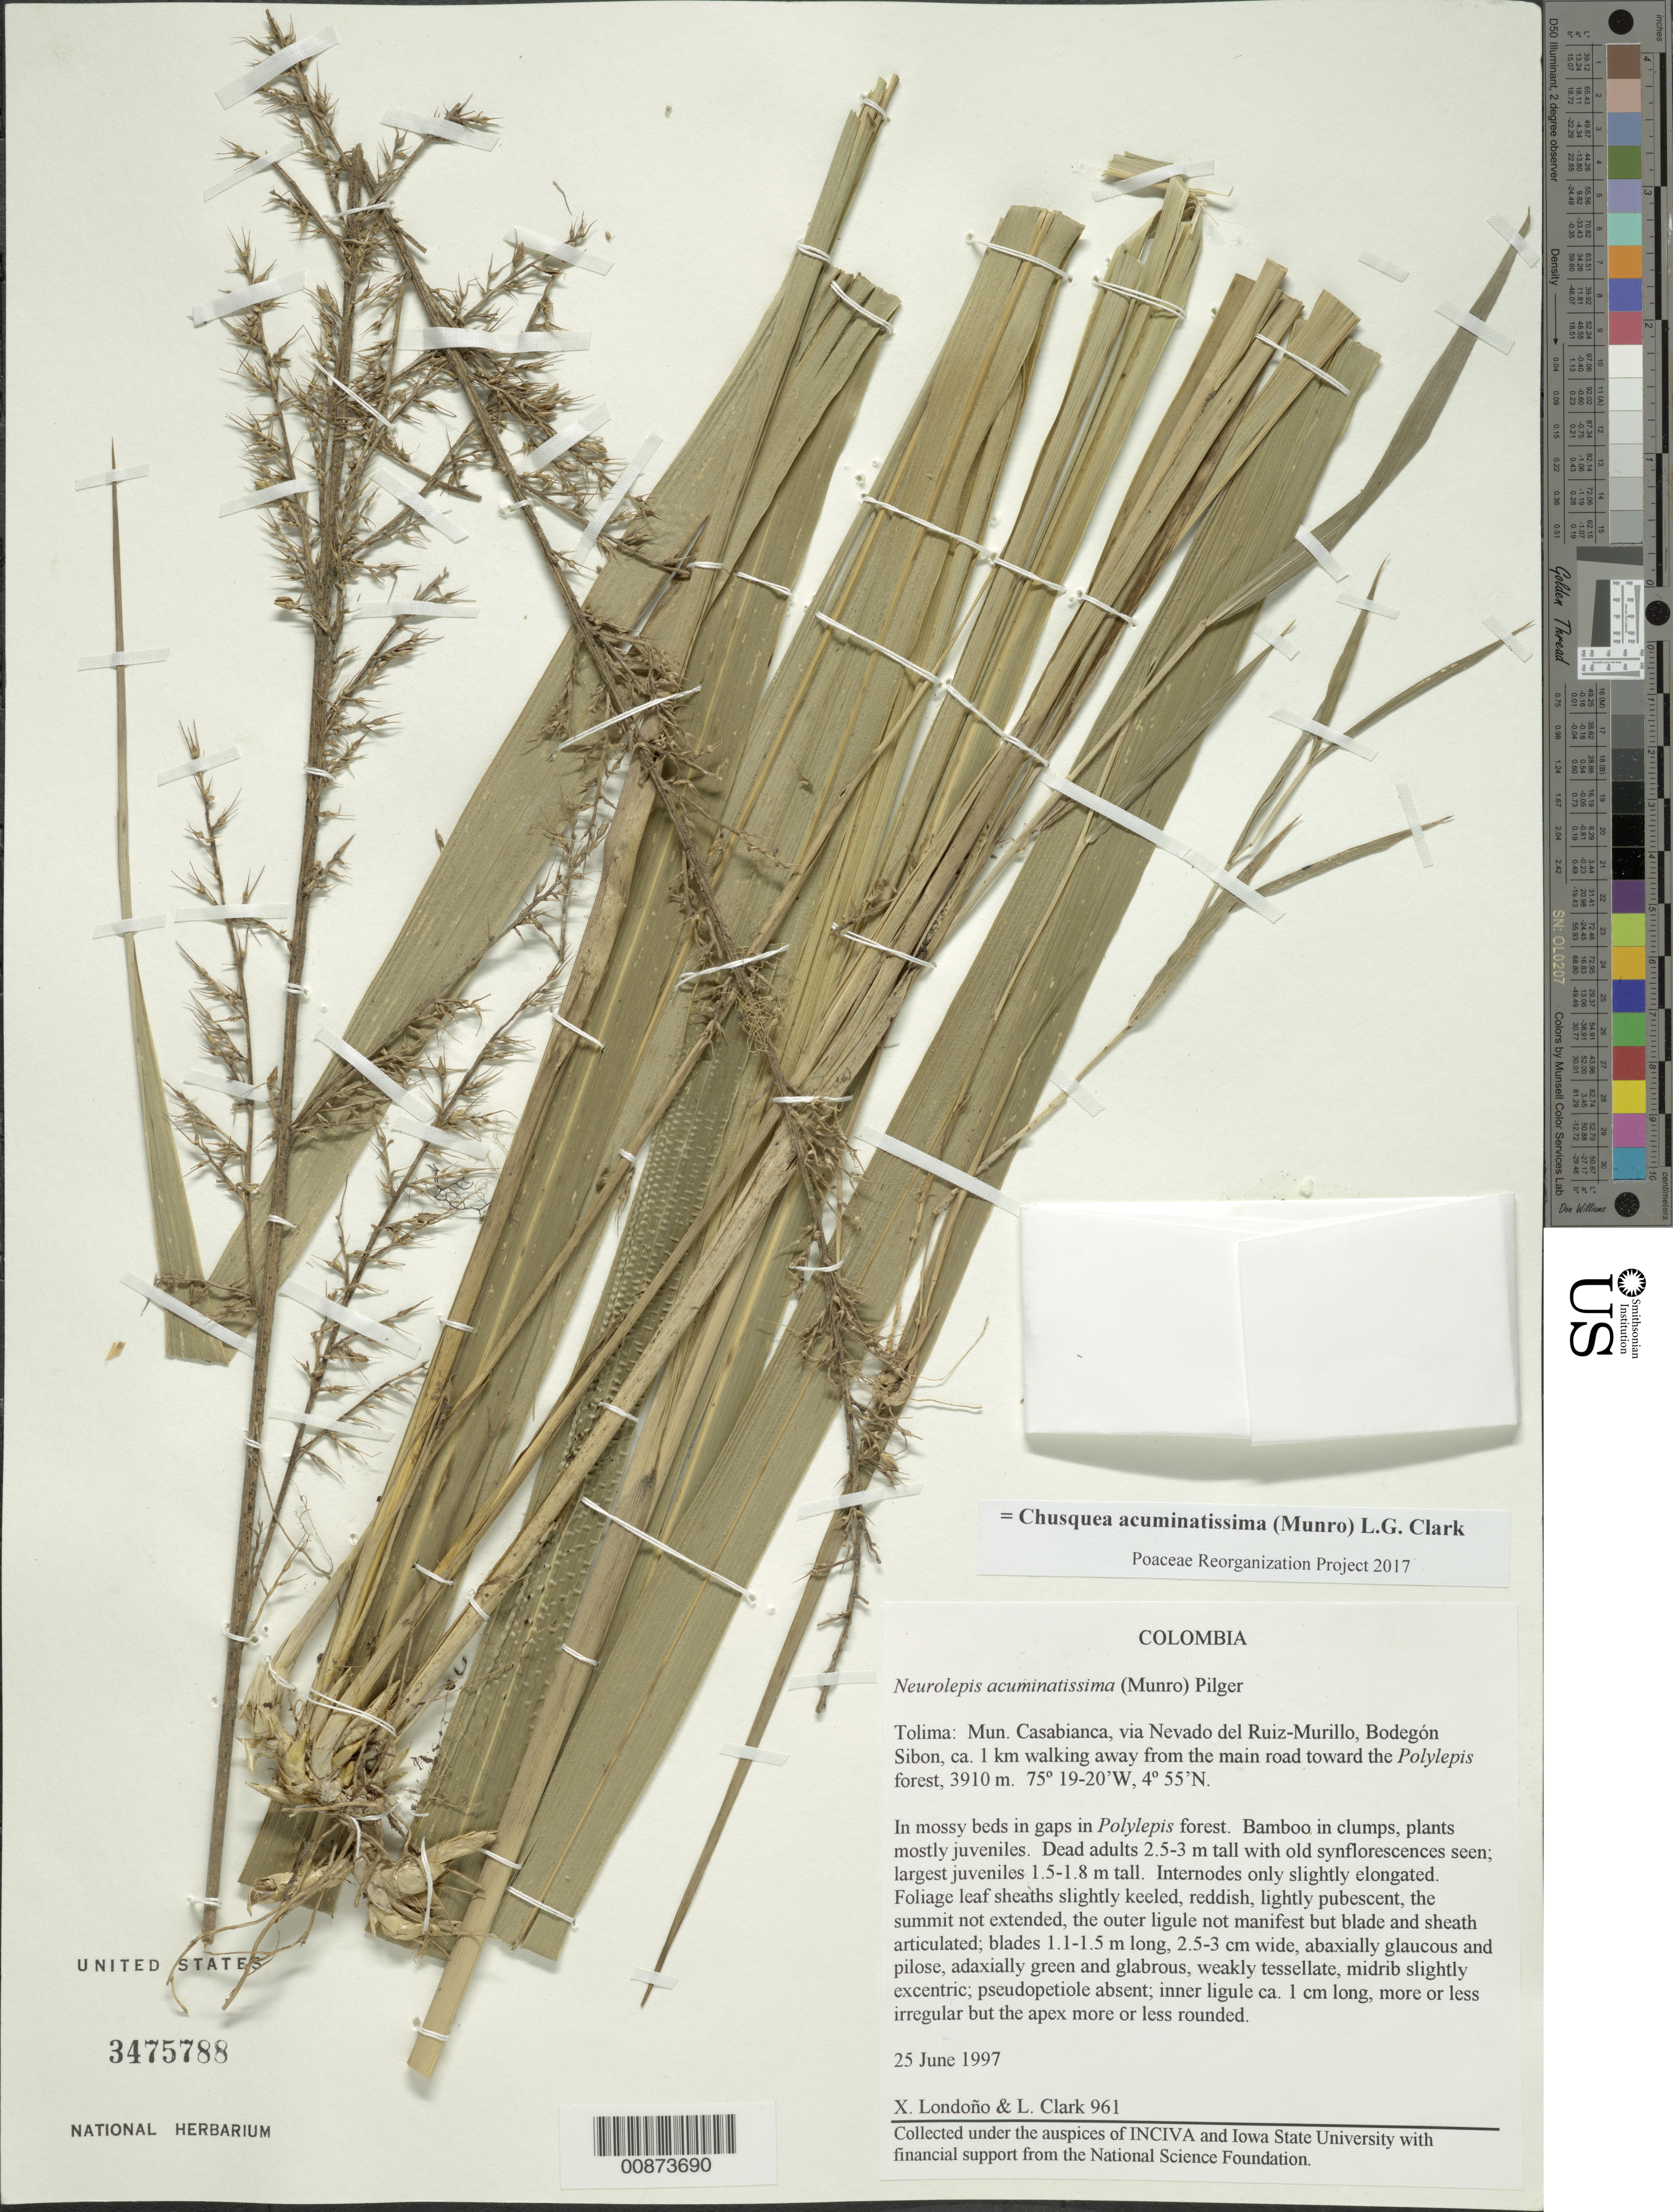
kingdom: Plantae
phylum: Tracheophyta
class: Liliopsida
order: Poales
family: Poaceae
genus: Chusquea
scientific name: Chusquea acuminatissima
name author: (Munro) L.G. Clark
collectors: X. Londoño & L. G. Clark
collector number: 961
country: Colombia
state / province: Tolima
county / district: Casabinaca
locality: Via Nevada del Ruiz-Murillo, Bodegon Sibon.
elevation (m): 3910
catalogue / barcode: US 3475788